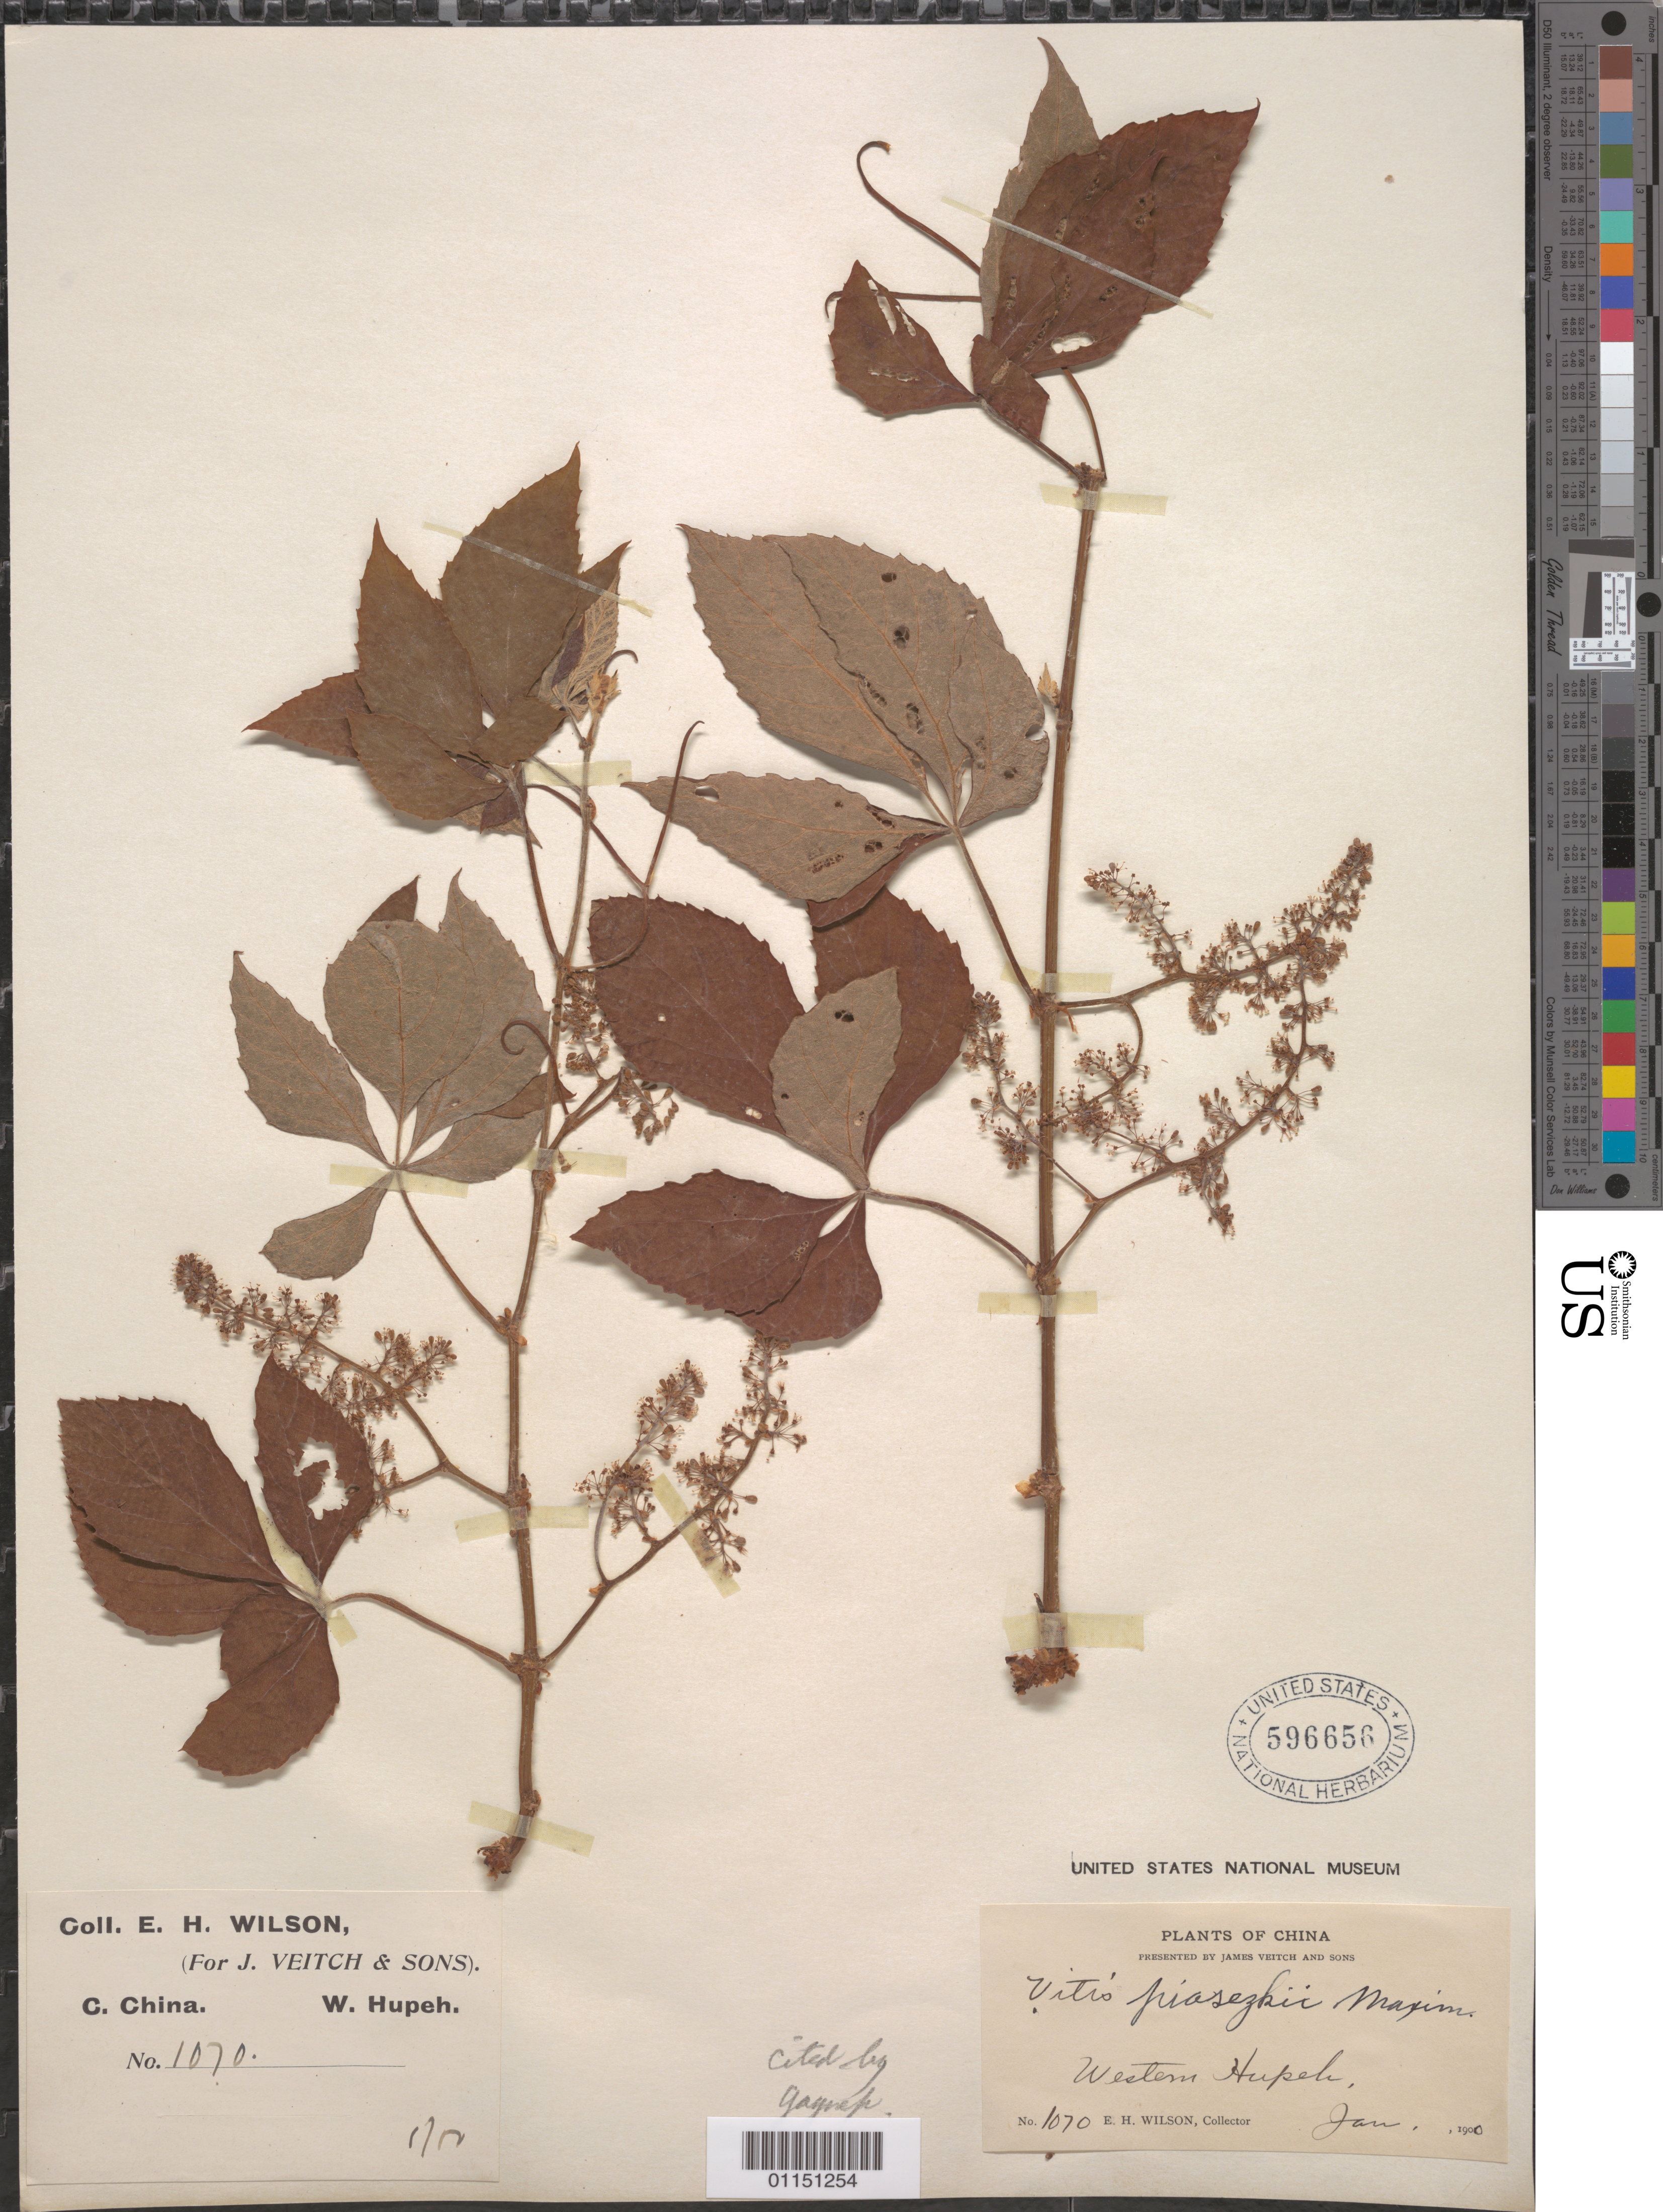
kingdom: Plantae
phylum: Tracheophyta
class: Magnoliopsida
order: Vitales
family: Vitaceae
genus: Vitis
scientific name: Vitis piasezkii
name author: Maxim.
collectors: E. H. Wilson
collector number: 1070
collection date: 1900-01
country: China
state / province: Hubei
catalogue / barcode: US 596656